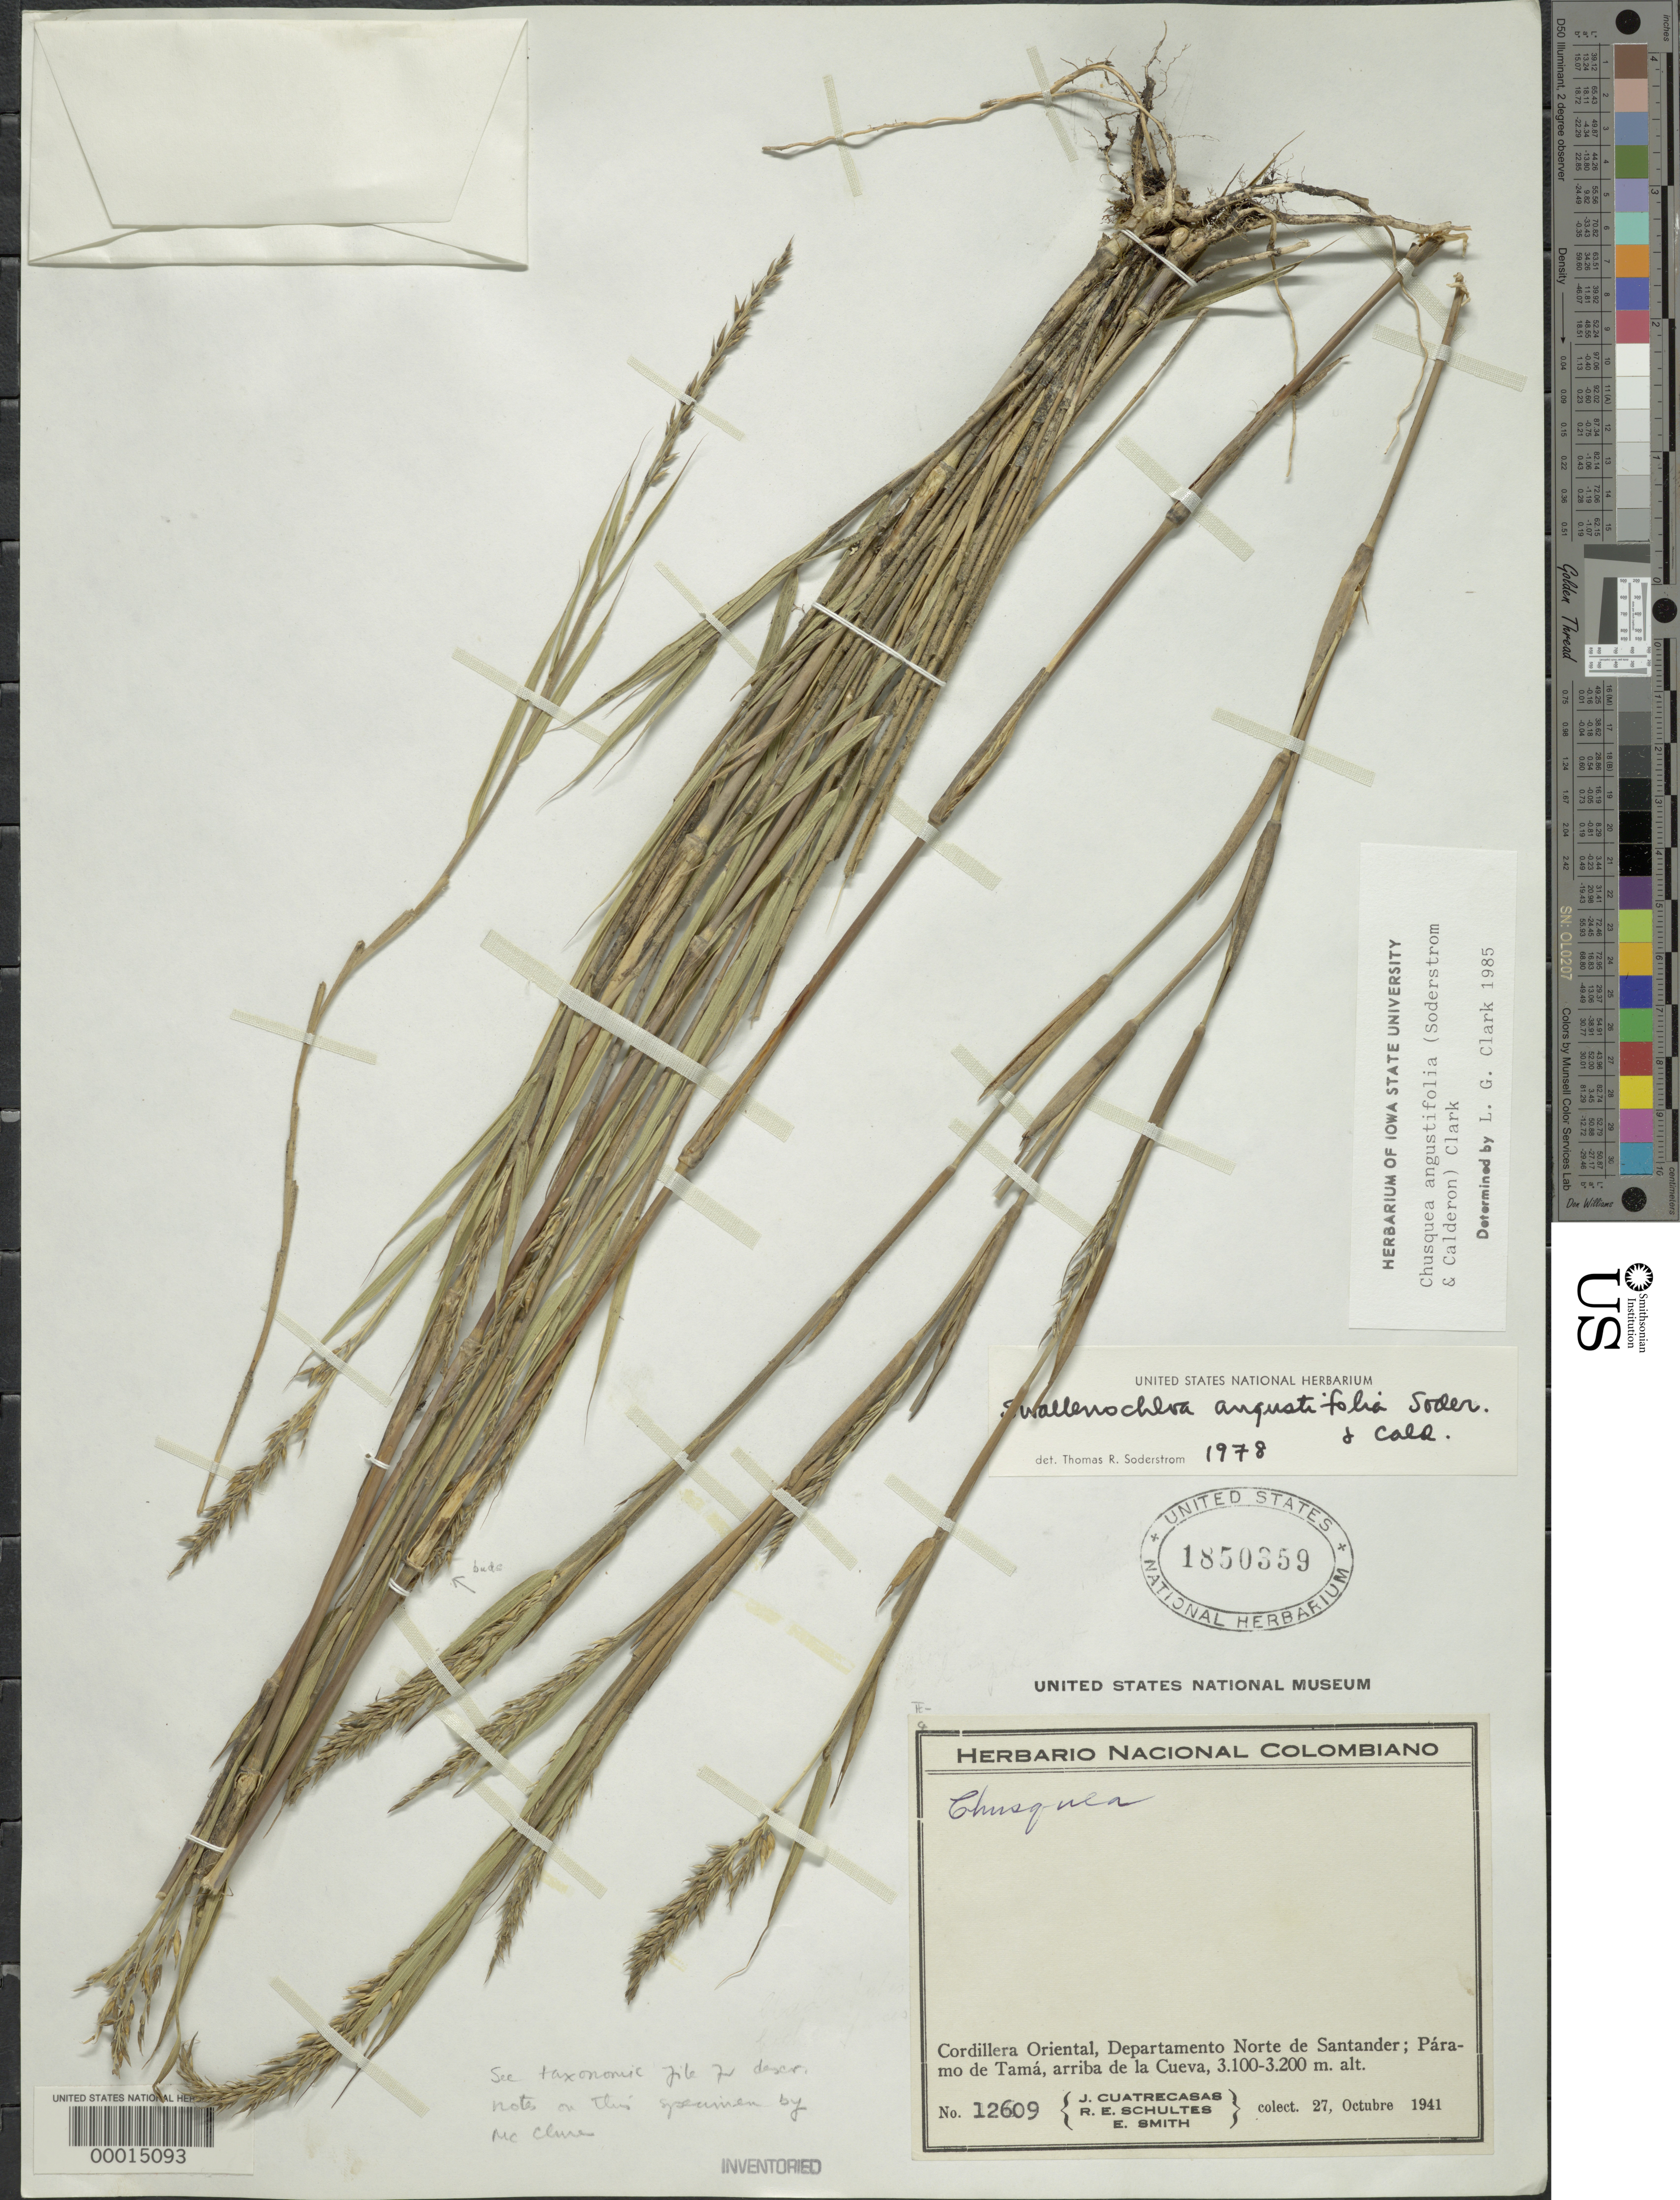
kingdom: Plantae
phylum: Tracheophyta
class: Liliopsida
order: Poales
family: Poaceae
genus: Chusquea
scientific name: Chusquea angustifolia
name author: (Soderstr. & C. E. Calderón) L.G. Clark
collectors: J. Cuatrecasas, R. E. Schultes & C. E. Smith Jr.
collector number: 12609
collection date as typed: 27 Oct 1941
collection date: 1941-10-27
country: Colombia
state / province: Norte de Santander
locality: Paramo de Tama, Arriba de la Cueva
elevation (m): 3100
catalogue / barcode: US 1850359